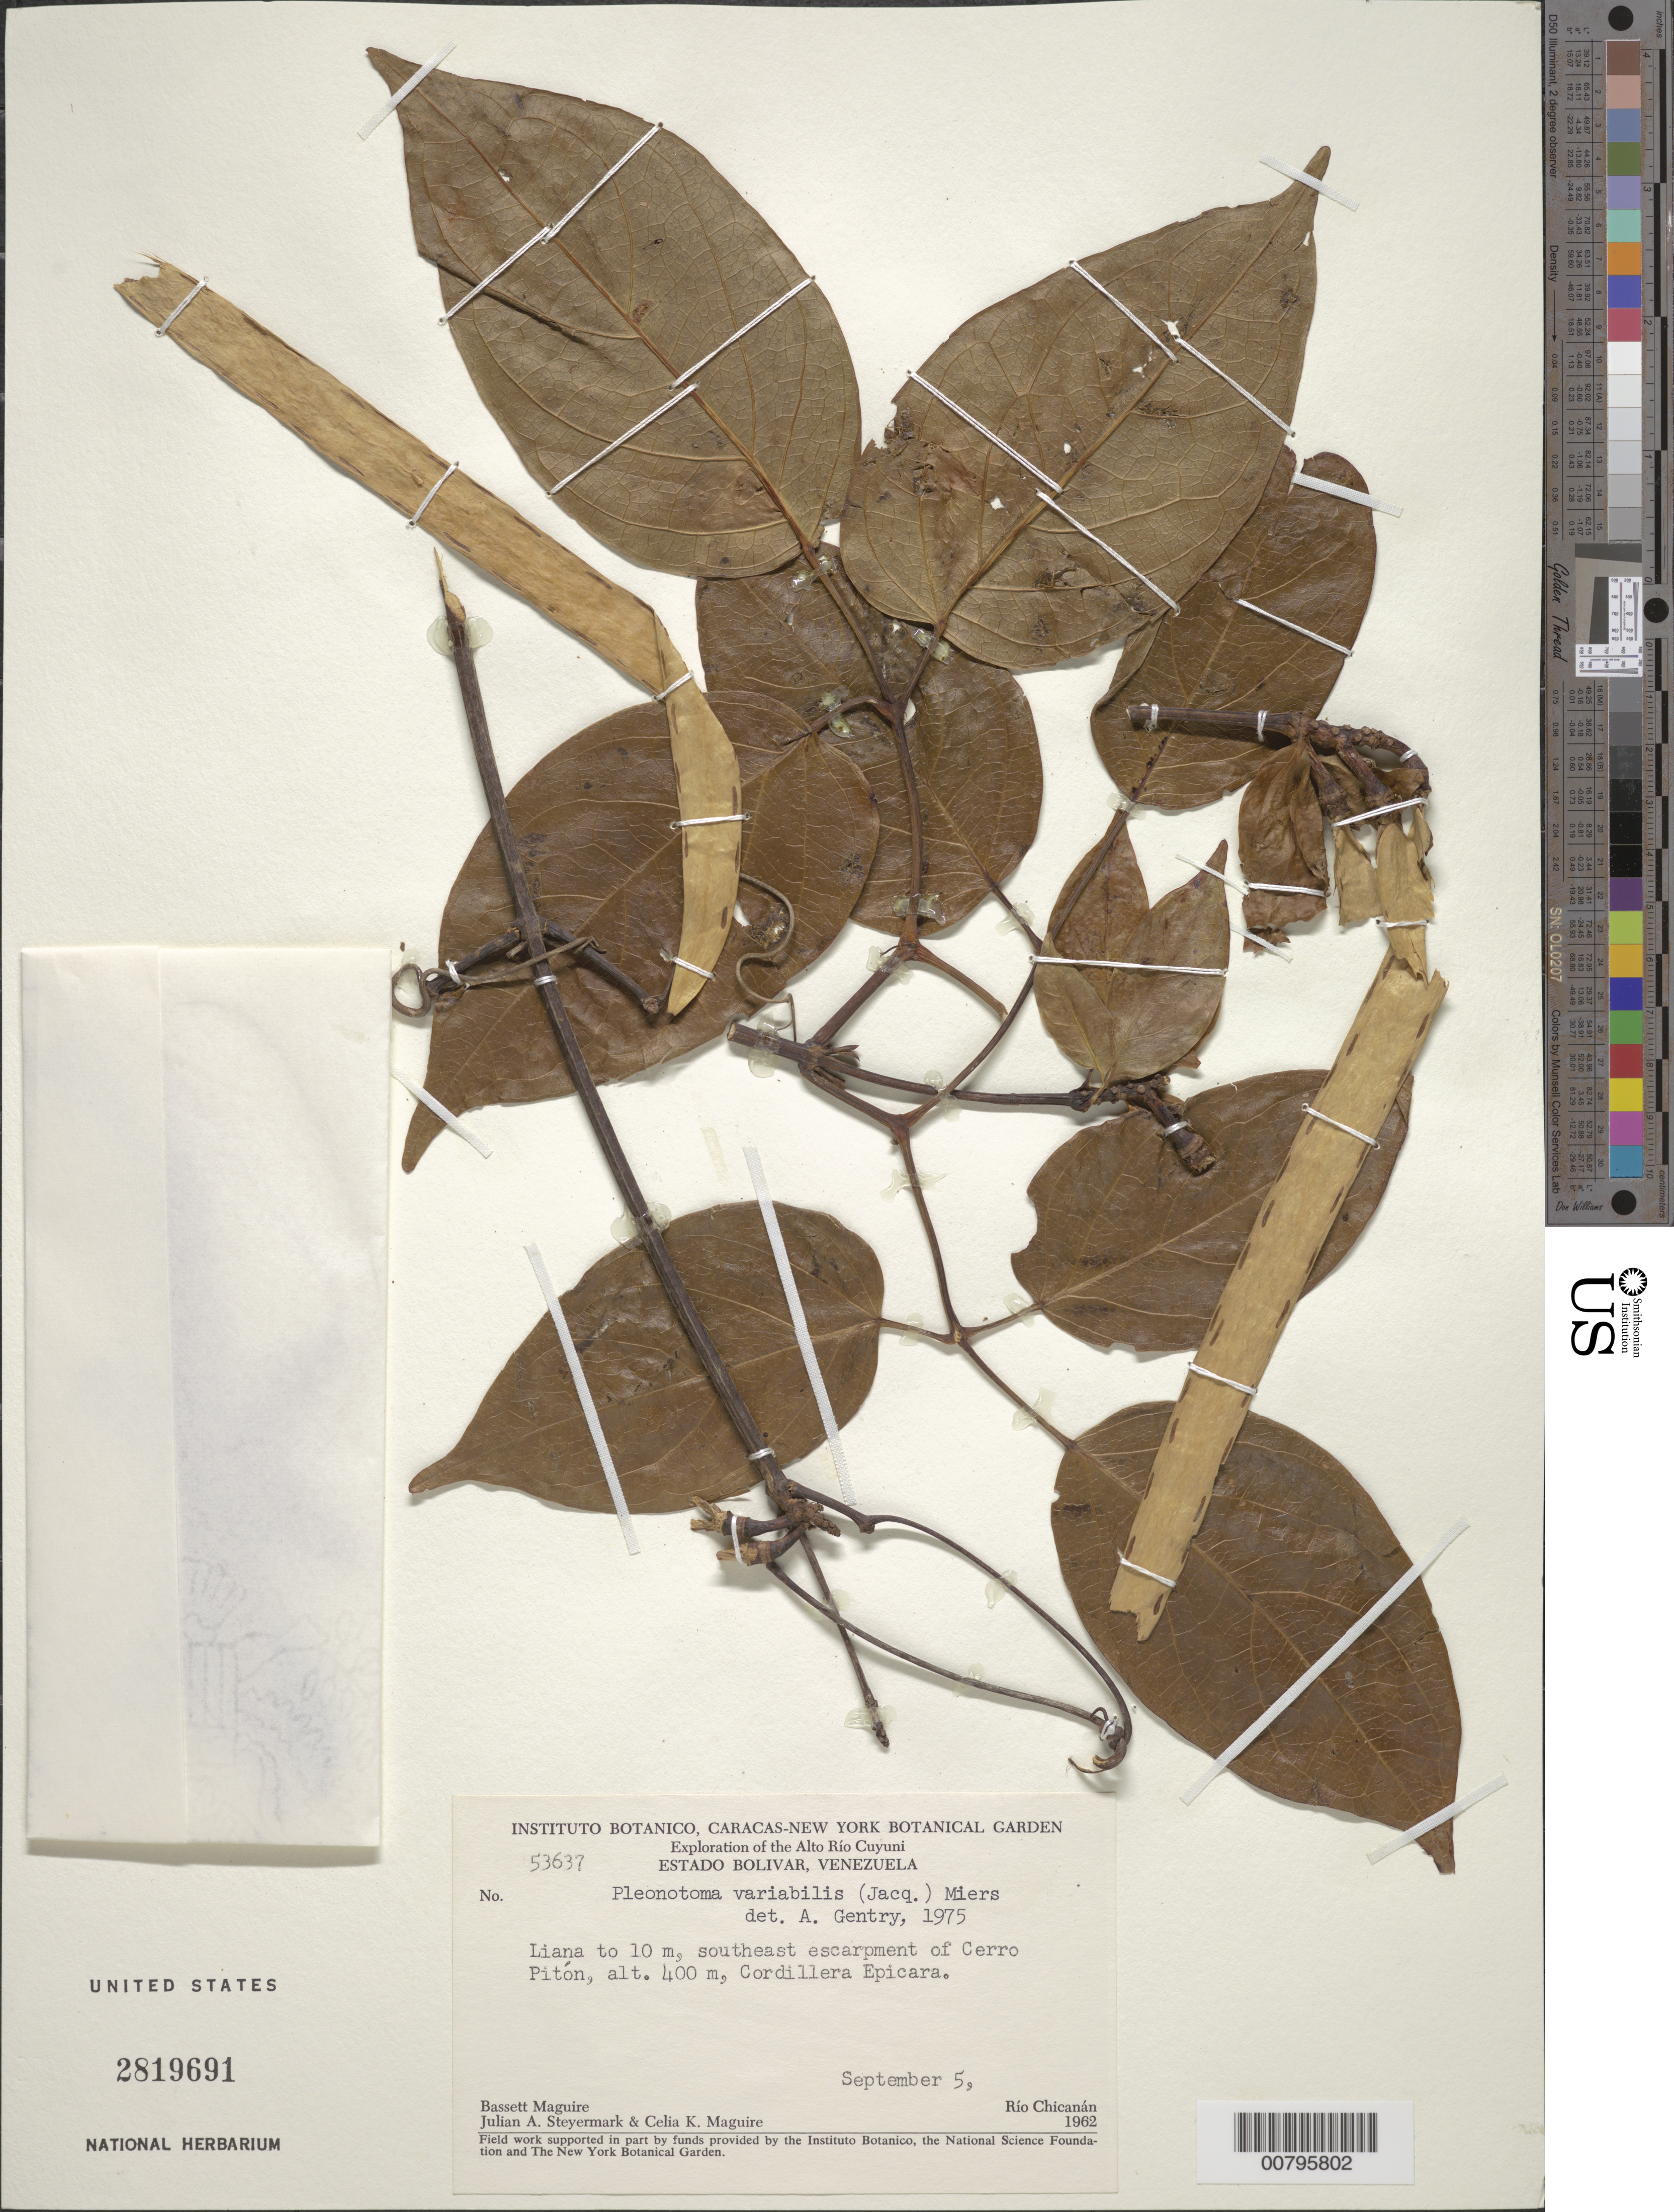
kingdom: Plantae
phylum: Tracheophyta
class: Magnoliopsida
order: Lamiales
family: Bignoniaceae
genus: Pleonotoma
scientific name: Pleonotoma variabilis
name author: (Jacq.) Miers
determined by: Gentry, A. H.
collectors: B. Maguire, J. Steyermark & C. K. Maguire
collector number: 53637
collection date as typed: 5-Sep-62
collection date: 1962-09-05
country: Venezuela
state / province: Bolívar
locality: Alto Río Cuyuni, Quebrada Tasita, SE end of Cerro Piton, Cordillera Epicara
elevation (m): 400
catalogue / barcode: US 2819691